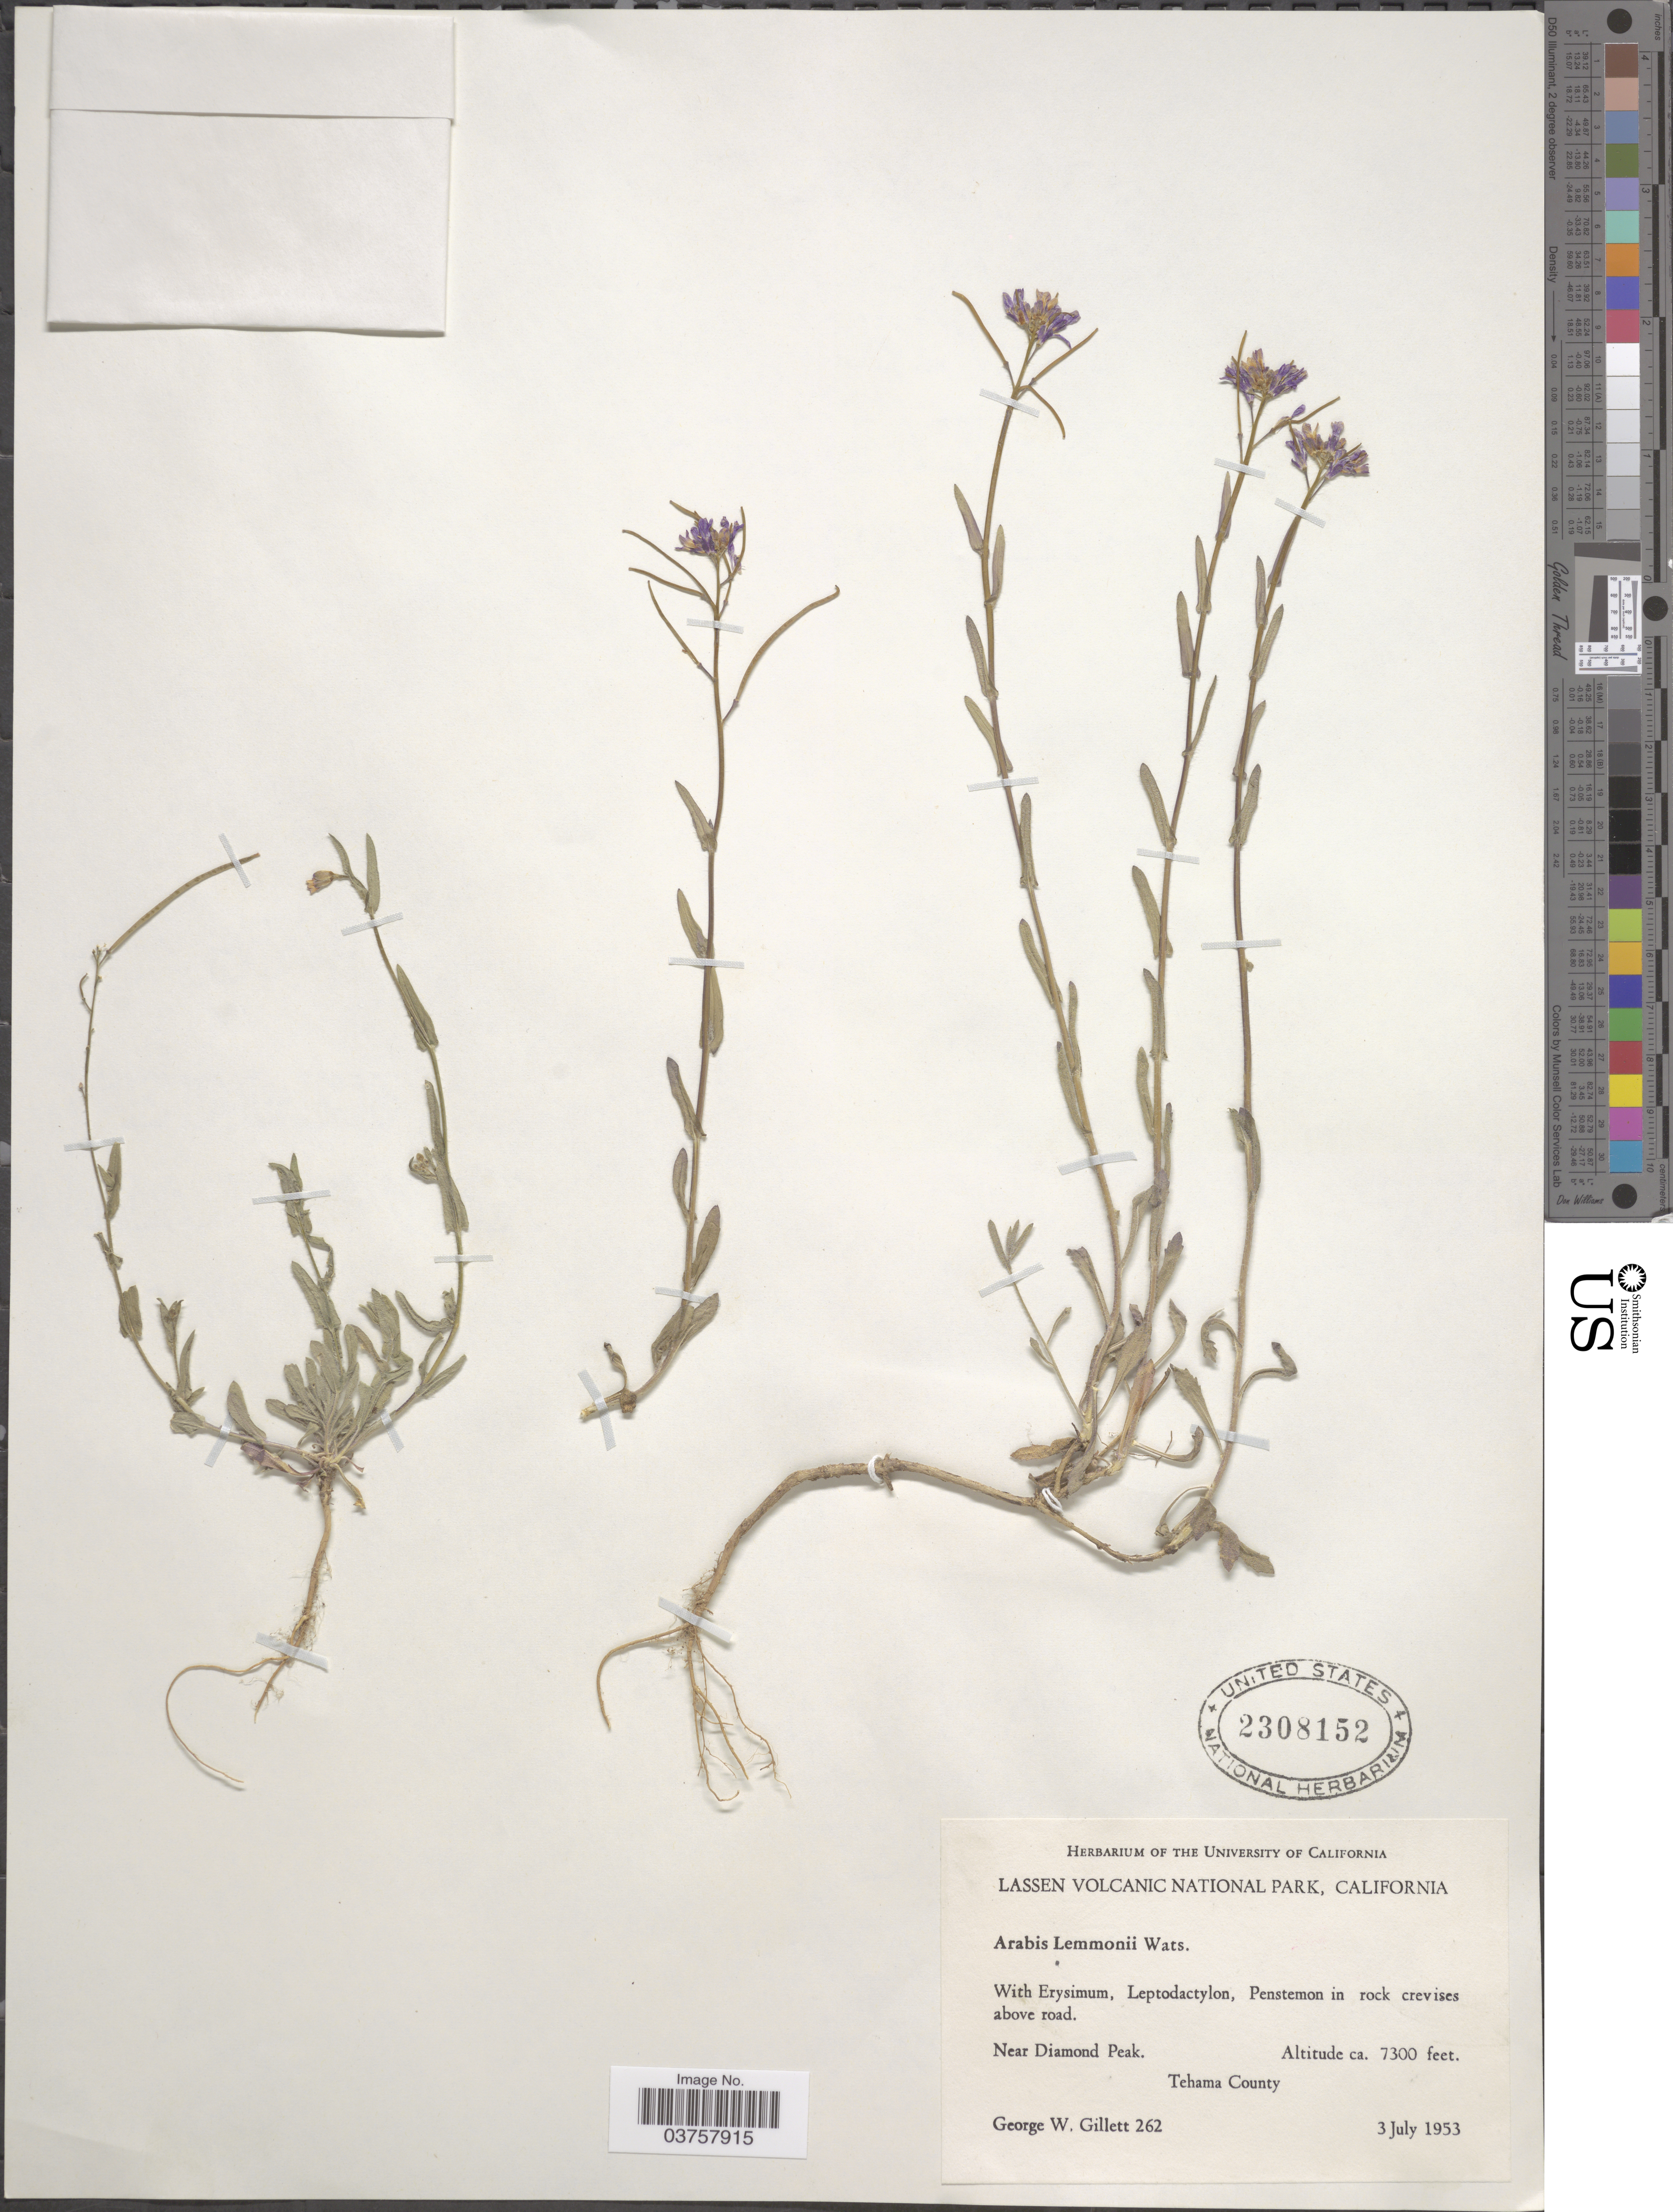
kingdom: Plantae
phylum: Tracheophyta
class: Magnoliopsida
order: Brassicales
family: Brassicaceae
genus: Arabis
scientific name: Arabis lemmonii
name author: S. Watson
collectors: G. Gillett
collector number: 262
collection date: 1953-07-03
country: United States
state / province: California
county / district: Tehama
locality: Lassen Volcanic National Park. Near Diamond Peak. Tehama County.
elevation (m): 2225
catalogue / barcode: US 2308152